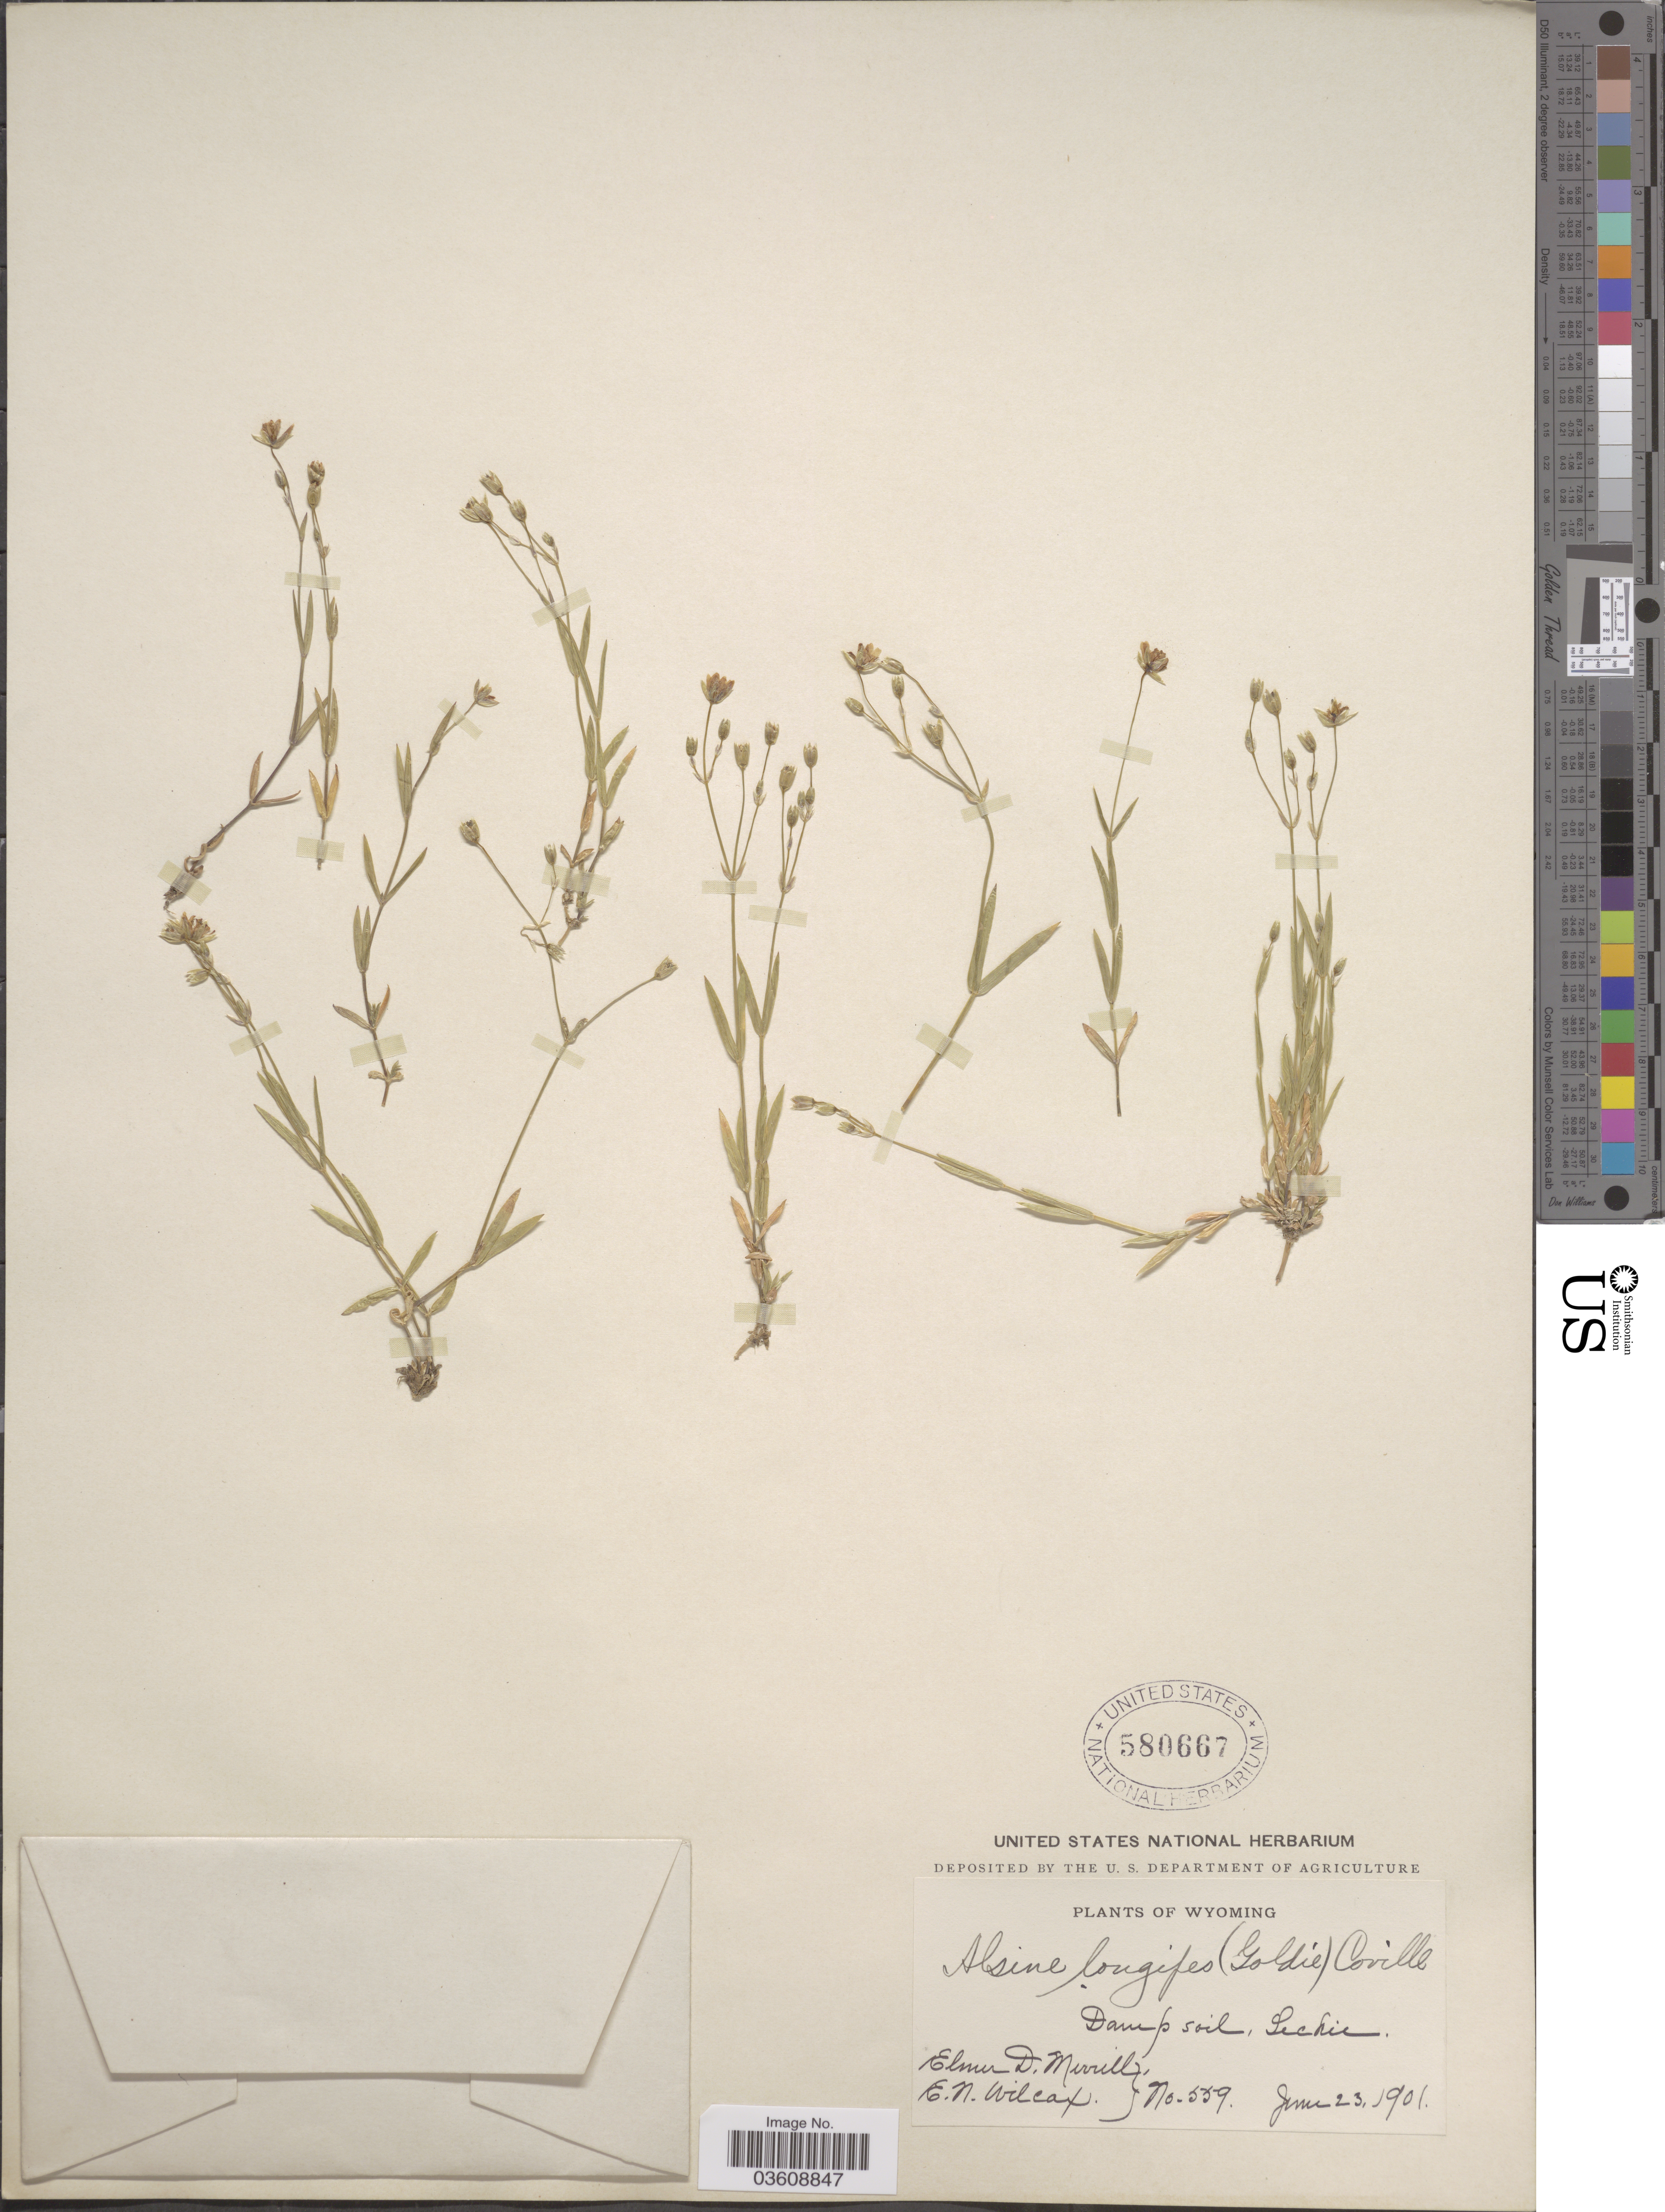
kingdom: Plantae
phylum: Tracheophyta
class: Magnoliopsida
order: Caryophyllales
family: Caryophyllaceae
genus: Stellaria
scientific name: Stellaria longipes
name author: Goldie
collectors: E. D. Merrill & E. Wilcox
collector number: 559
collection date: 1901-06-23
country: United States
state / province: Wyoming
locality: Damp soil, Leckie.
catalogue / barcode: US 580667